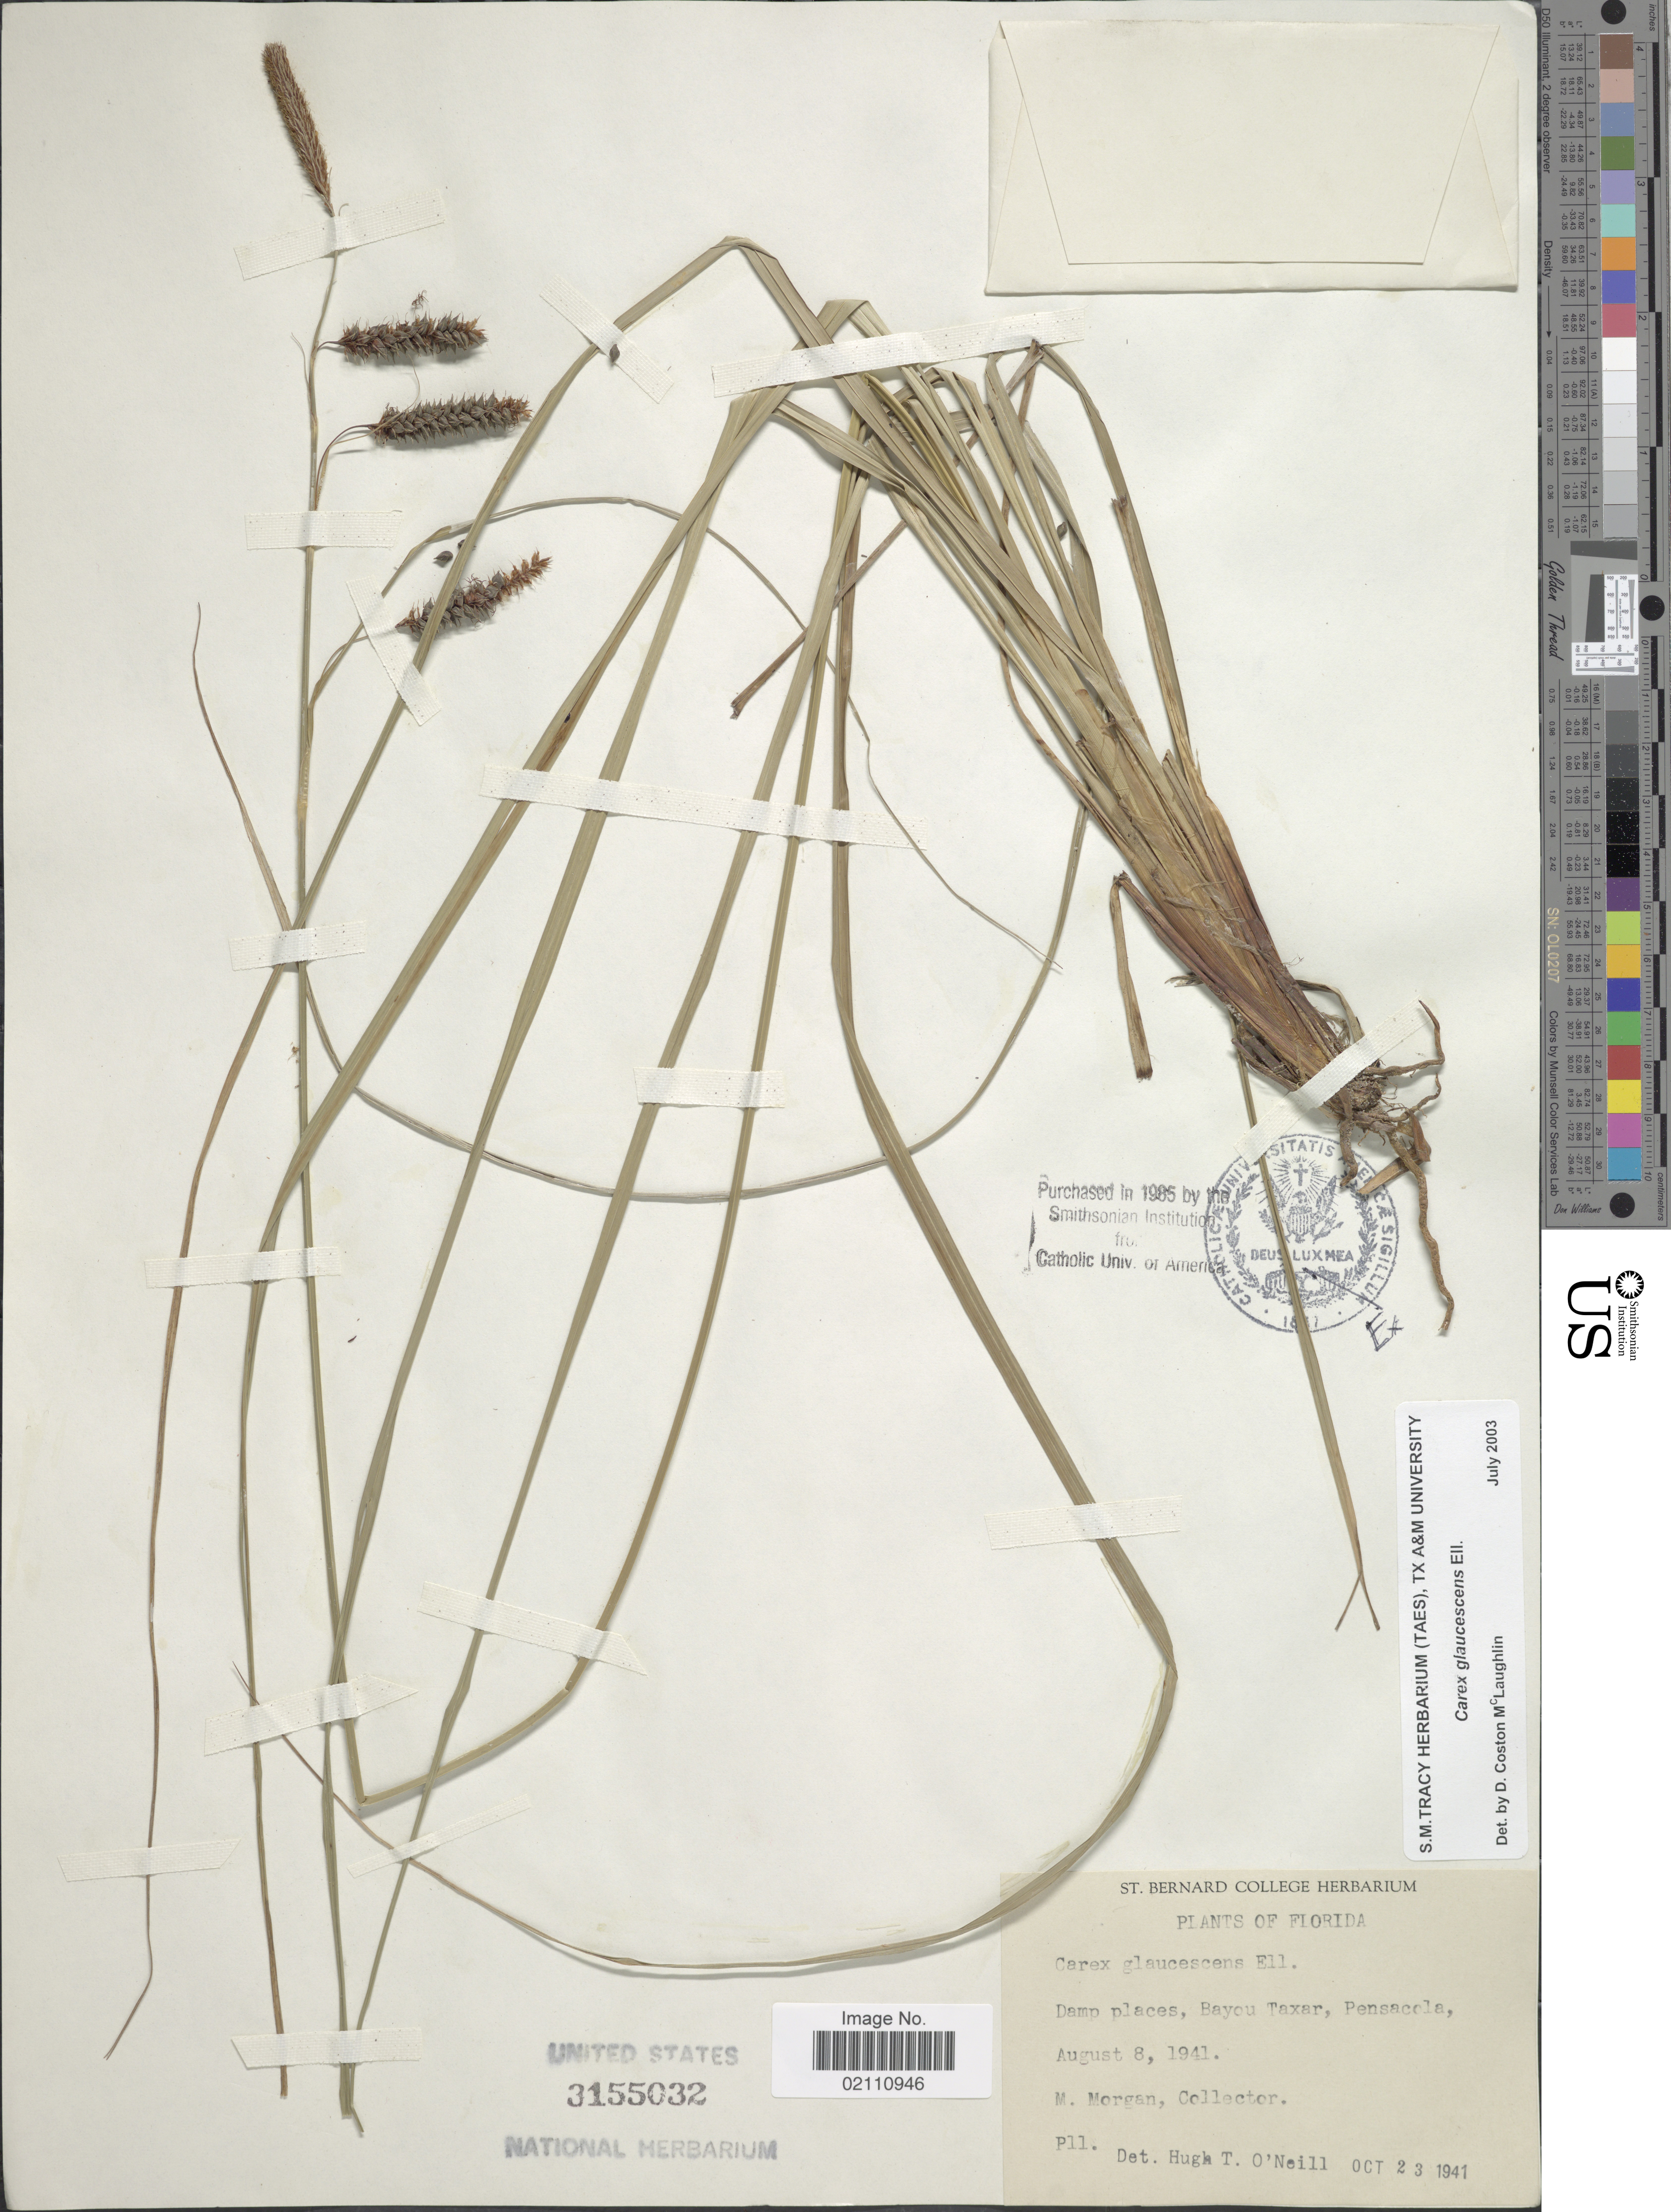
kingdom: Plantae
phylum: Tracheophyta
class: Liliopsida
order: Poales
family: Cyperaceae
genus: Carex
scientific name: Carex glaucescens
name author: Elliott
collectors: M. Morgan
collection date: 1941-08-08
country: United States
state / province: Florida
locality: Damp places, Bayou Taxar, Pensacola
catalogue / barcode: US 3155032